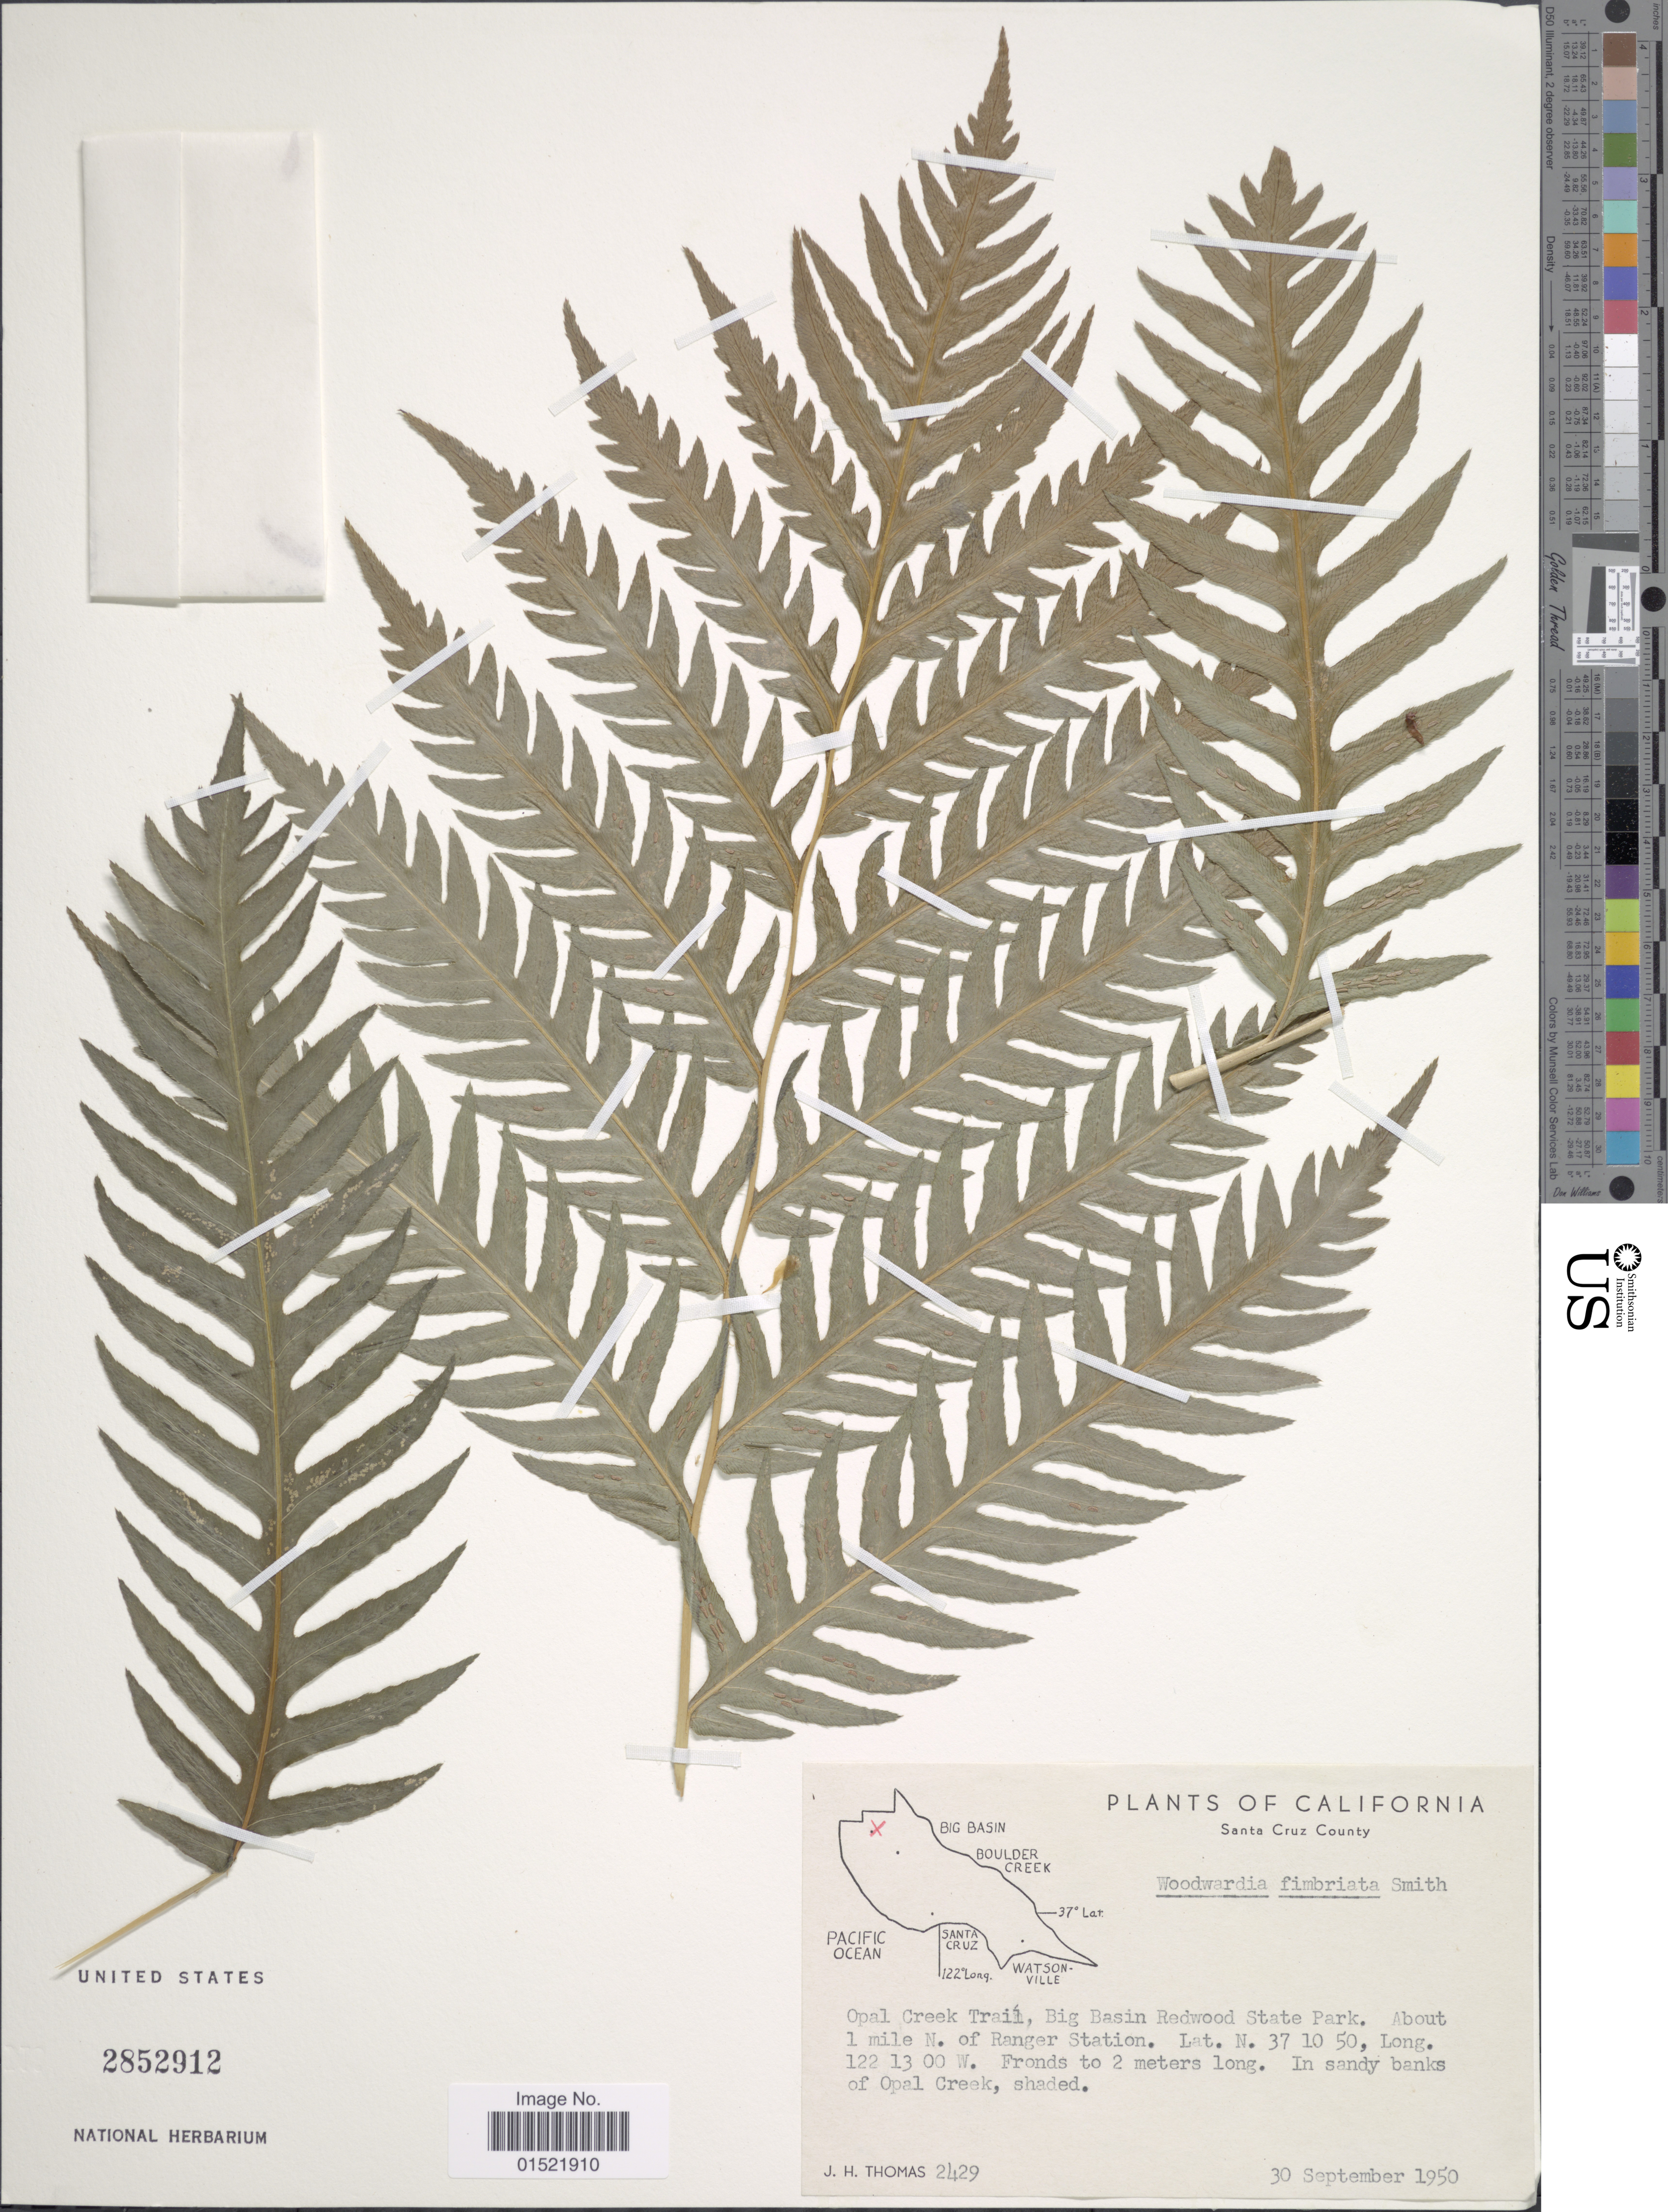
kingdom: Plantae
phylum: Tracheophyta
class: Polypodiopsida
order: Polypodiales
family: Blechnaceae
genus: Woodwardia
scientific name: Woodwardia fimbriata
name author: Sm.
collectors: J. H. Thomas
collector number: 2429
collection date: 1950-09-30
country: United States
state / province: California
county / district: Santa Cruz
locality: Santa Cruz County, Opal Creek Trail, Big Basin Redwood State Park, about 1 mile N. of Ranger Station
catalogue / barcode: US 2852912